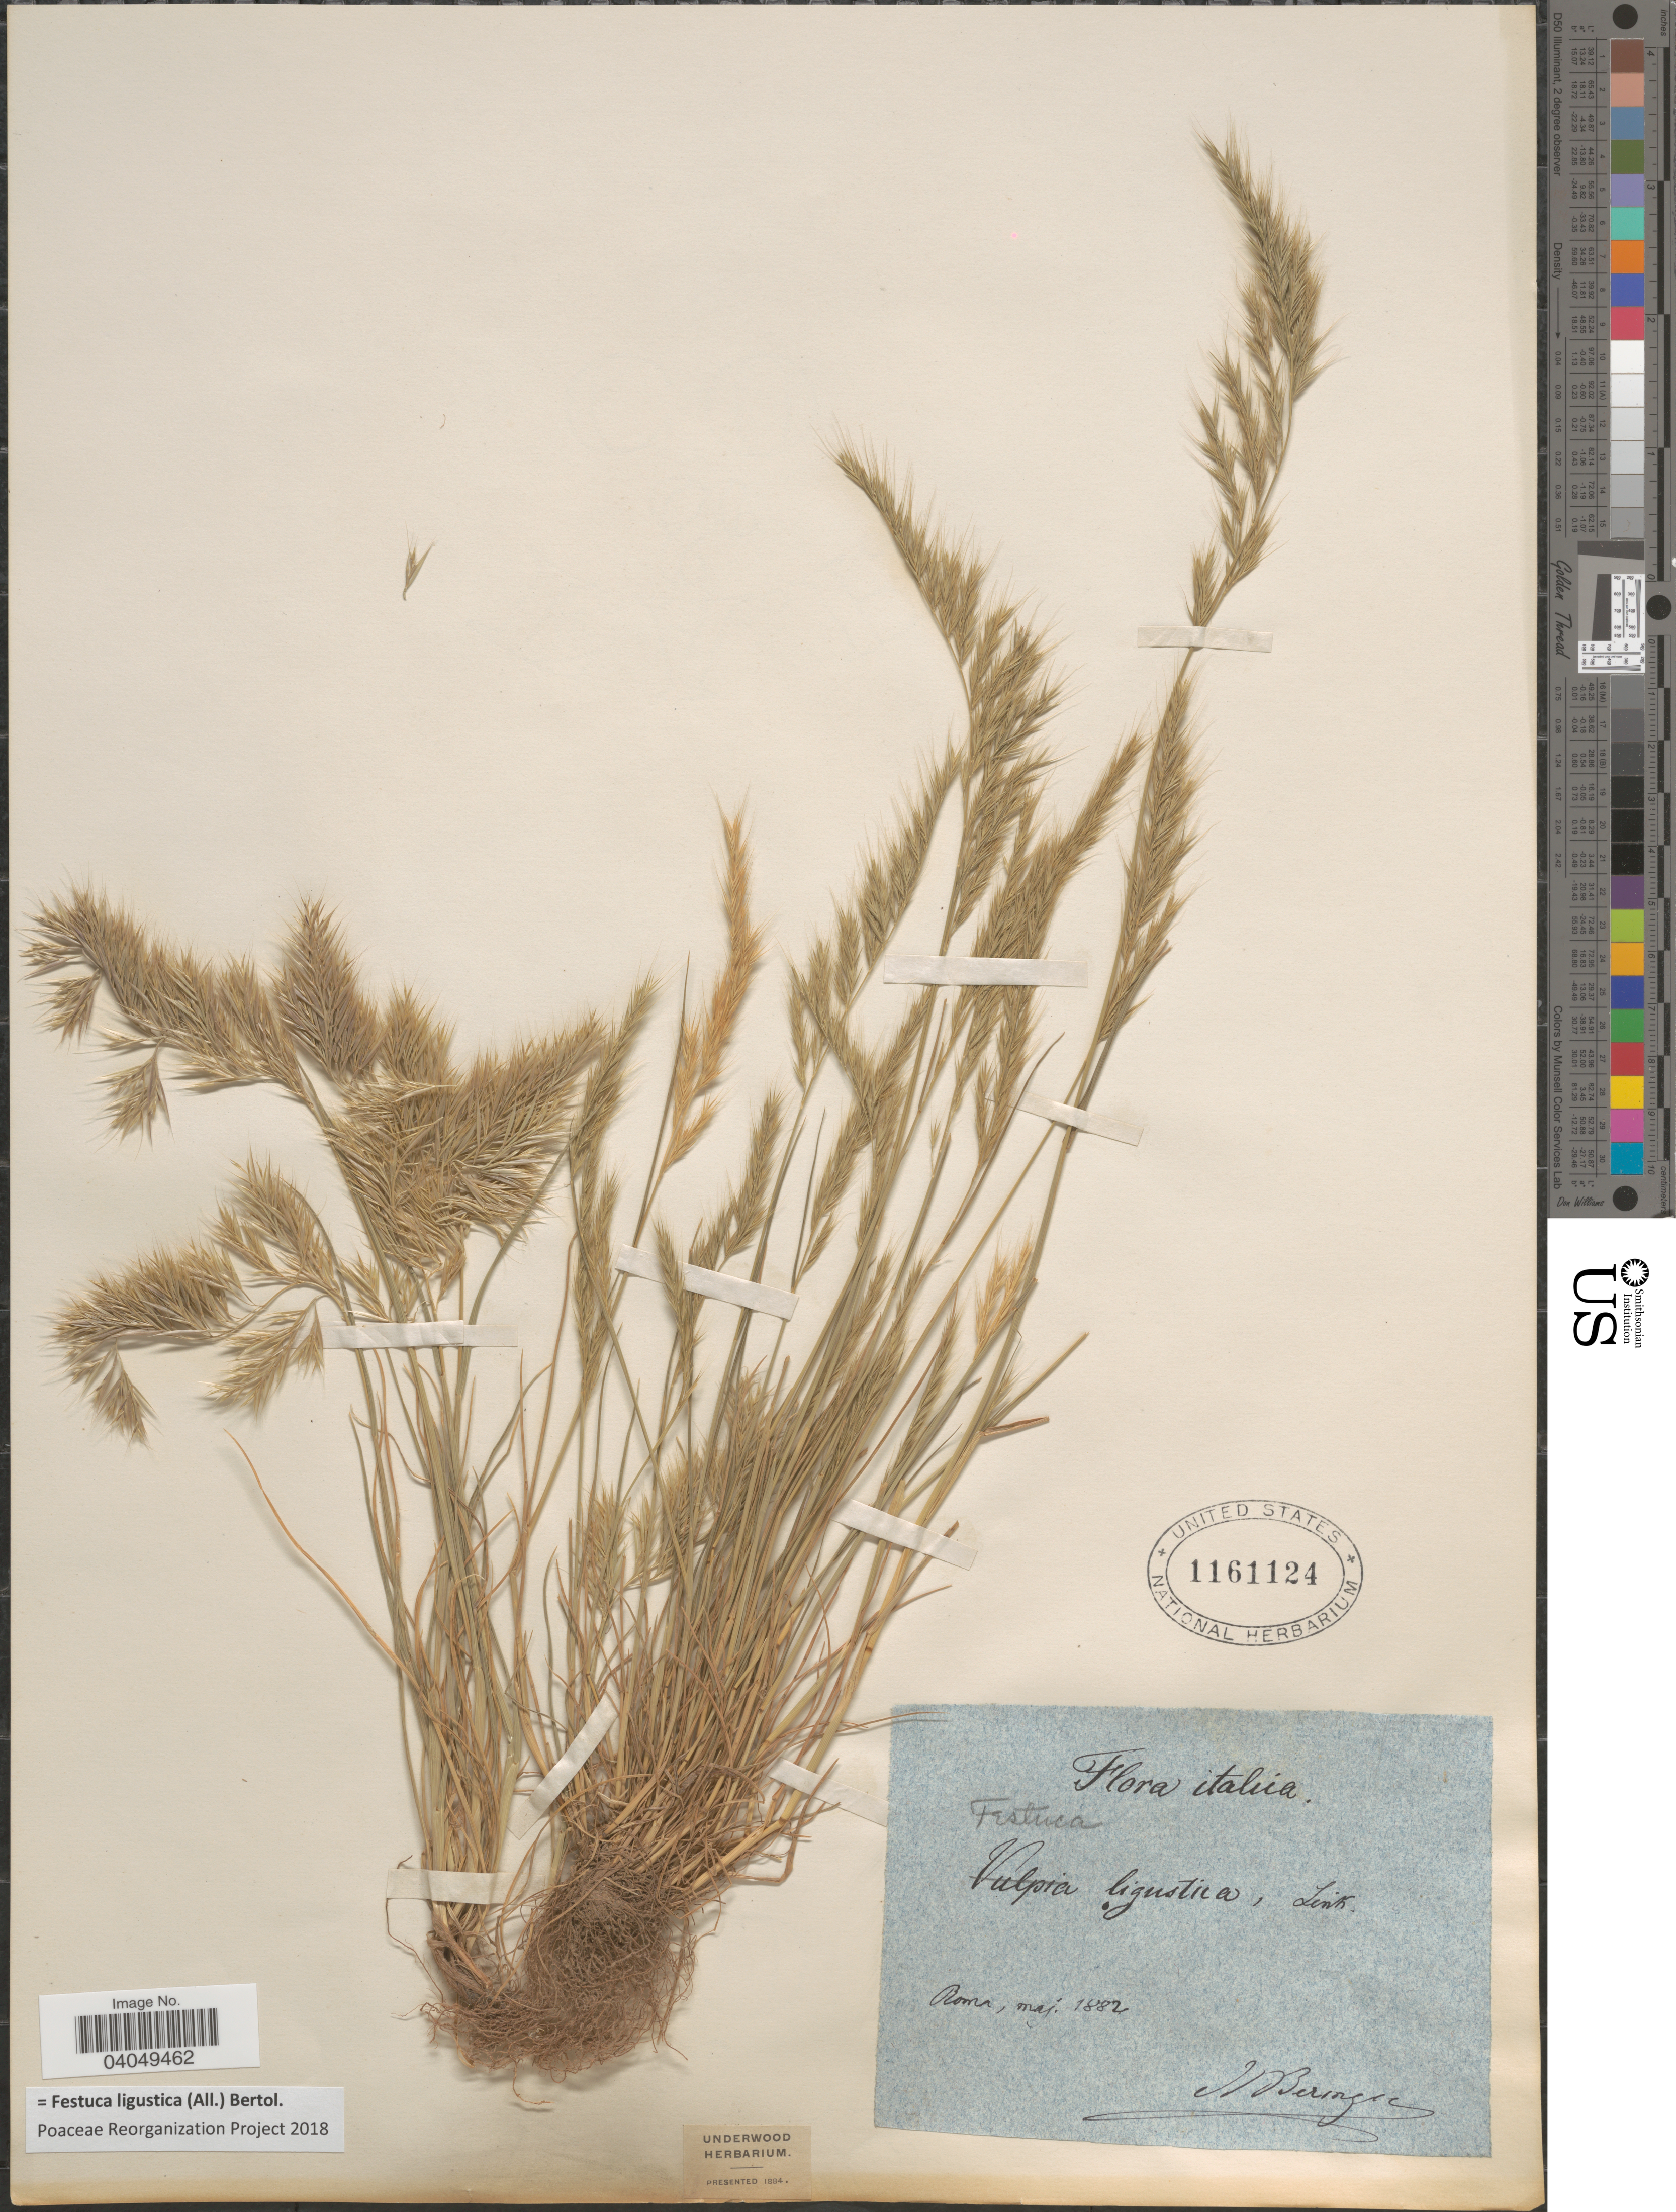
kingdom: Plantae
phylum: Tracheophyta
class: Liliopsida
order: Poales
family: Poaceae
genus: Festuca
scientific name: Festuca ligustica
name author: (All.) Bertol.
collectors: J. Beringer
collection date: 1882-05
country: Italy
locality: Roma.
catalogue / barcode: US 1161124